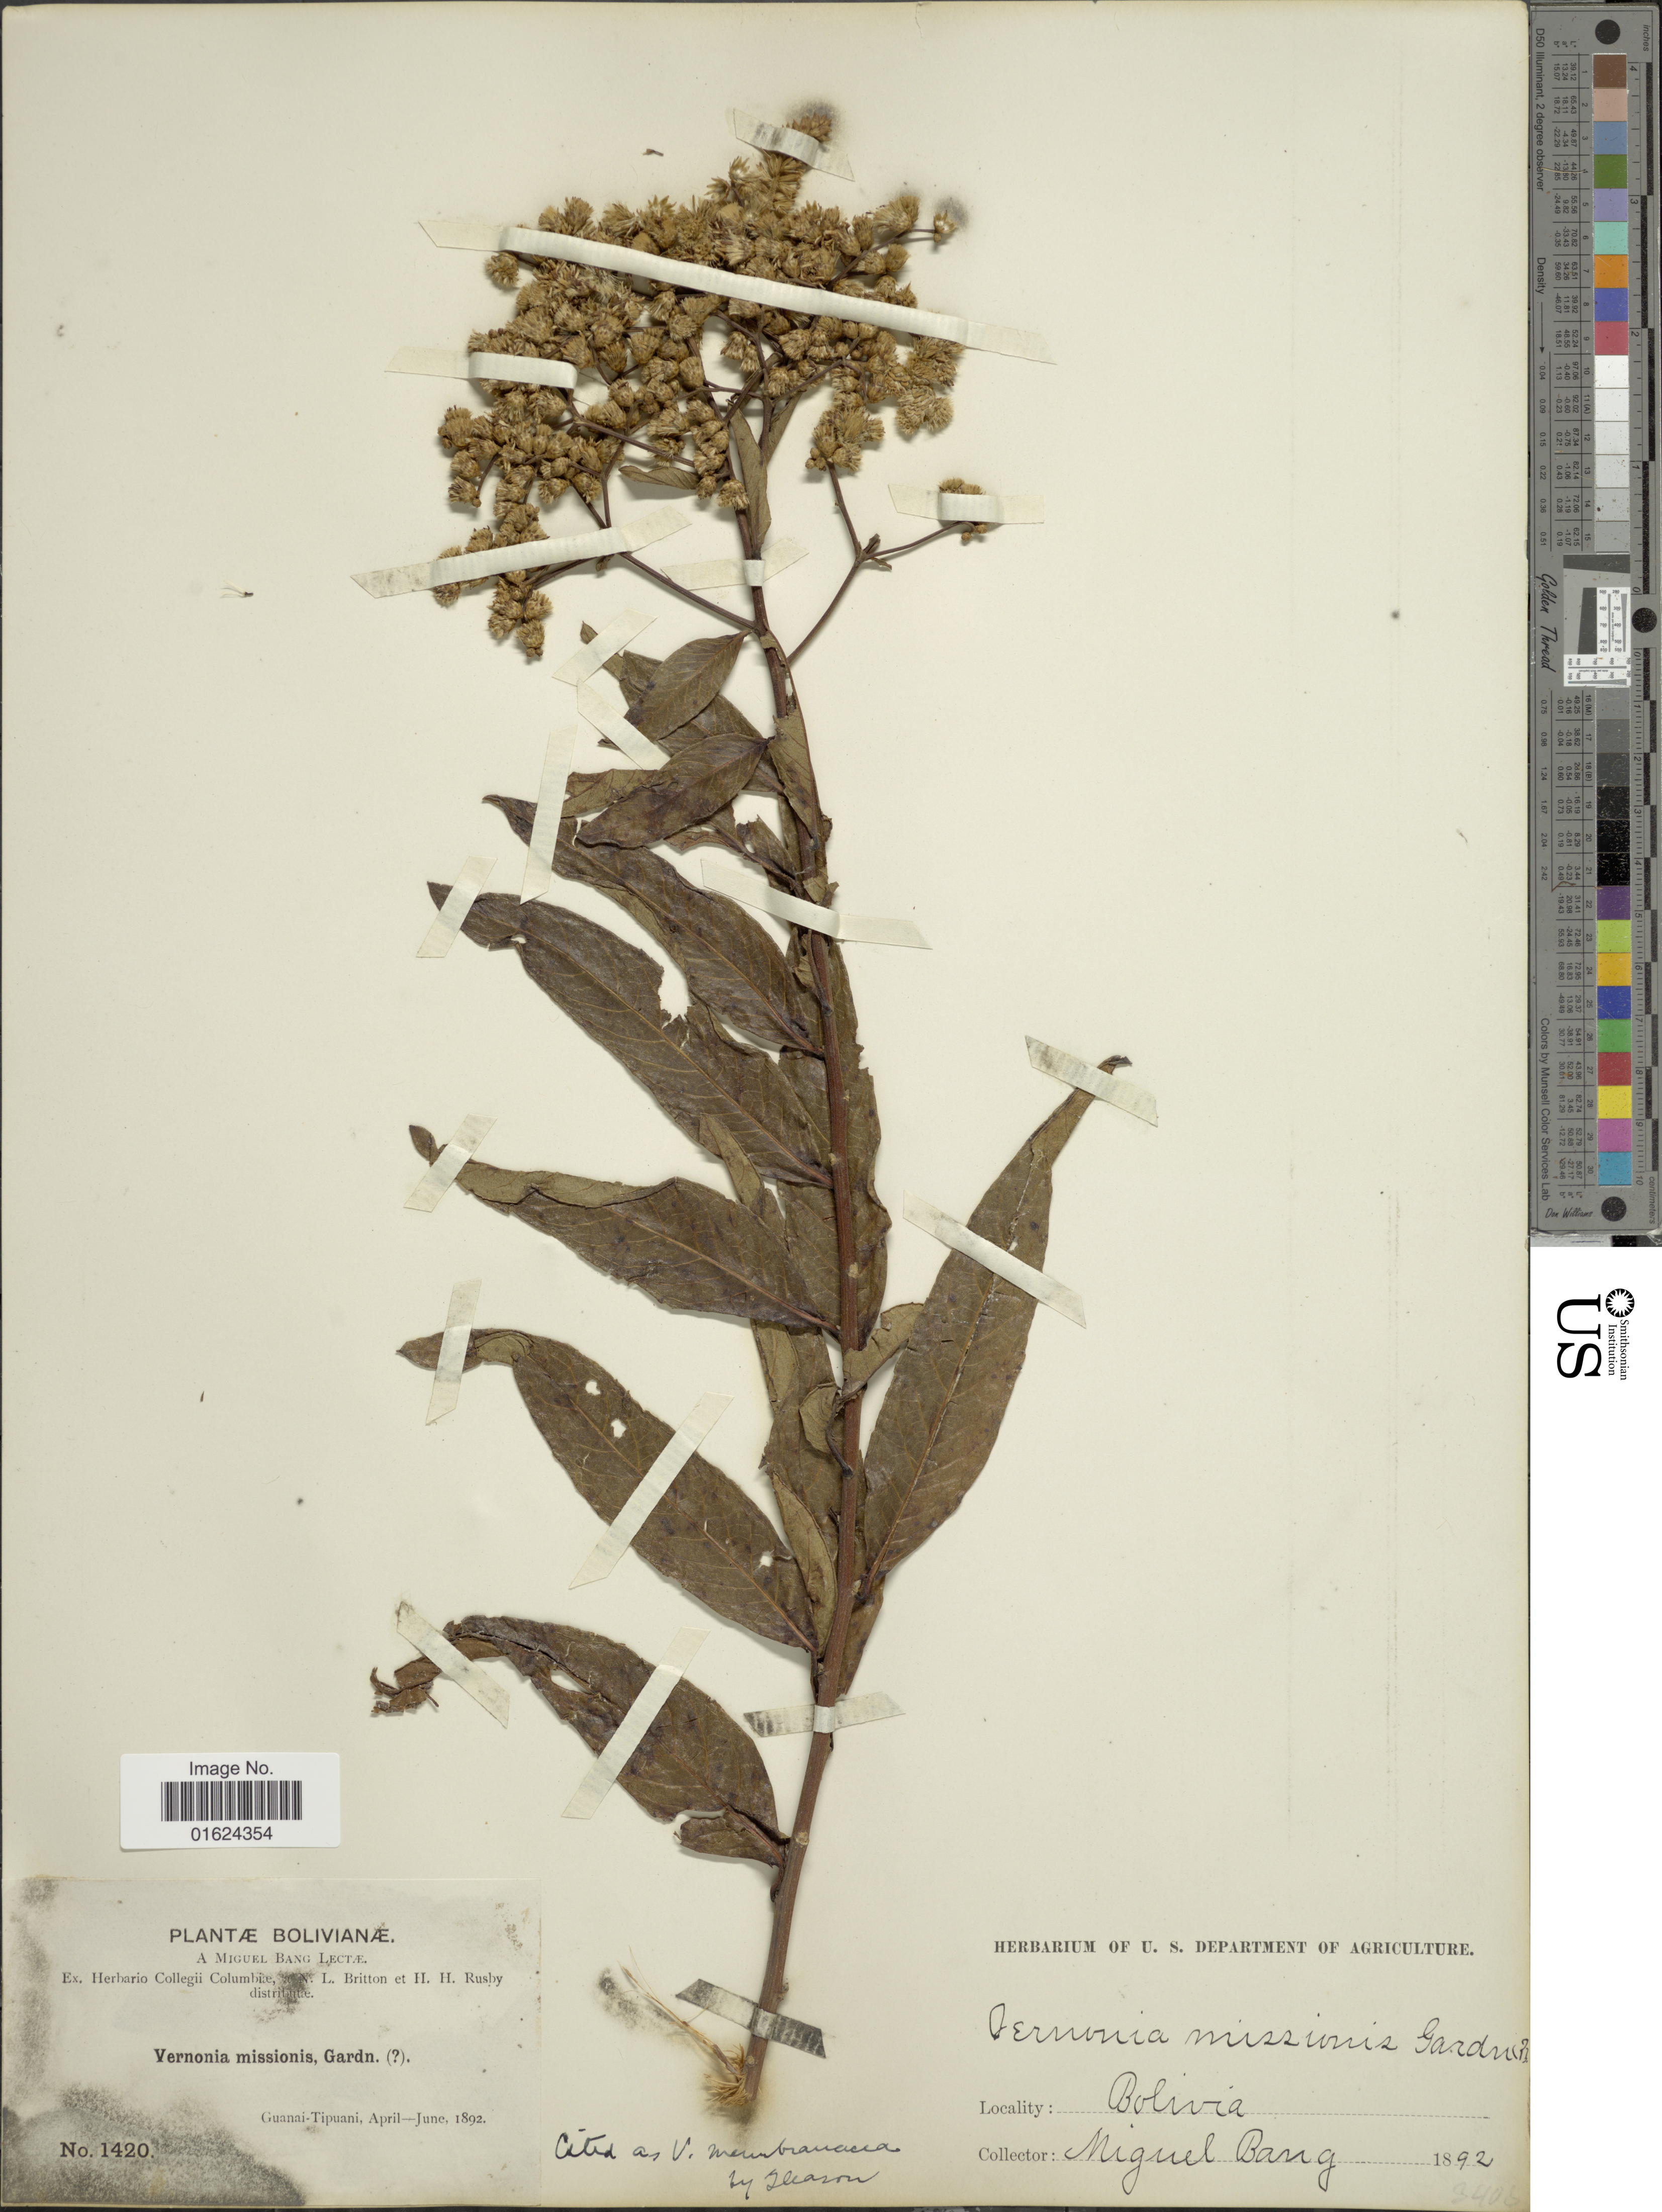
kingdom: Plantae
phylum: Tracheophyta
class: Magnoliopsida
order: Asterales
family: Asteraceae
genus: Vernonanthura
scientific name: Vernonanthura membranacea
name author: (Gardner) H. Rob.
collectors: M. Bang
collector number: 1420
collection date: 1892-04/1892-06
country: Bolivia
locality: Bolivia, Guanai-Tipuani.